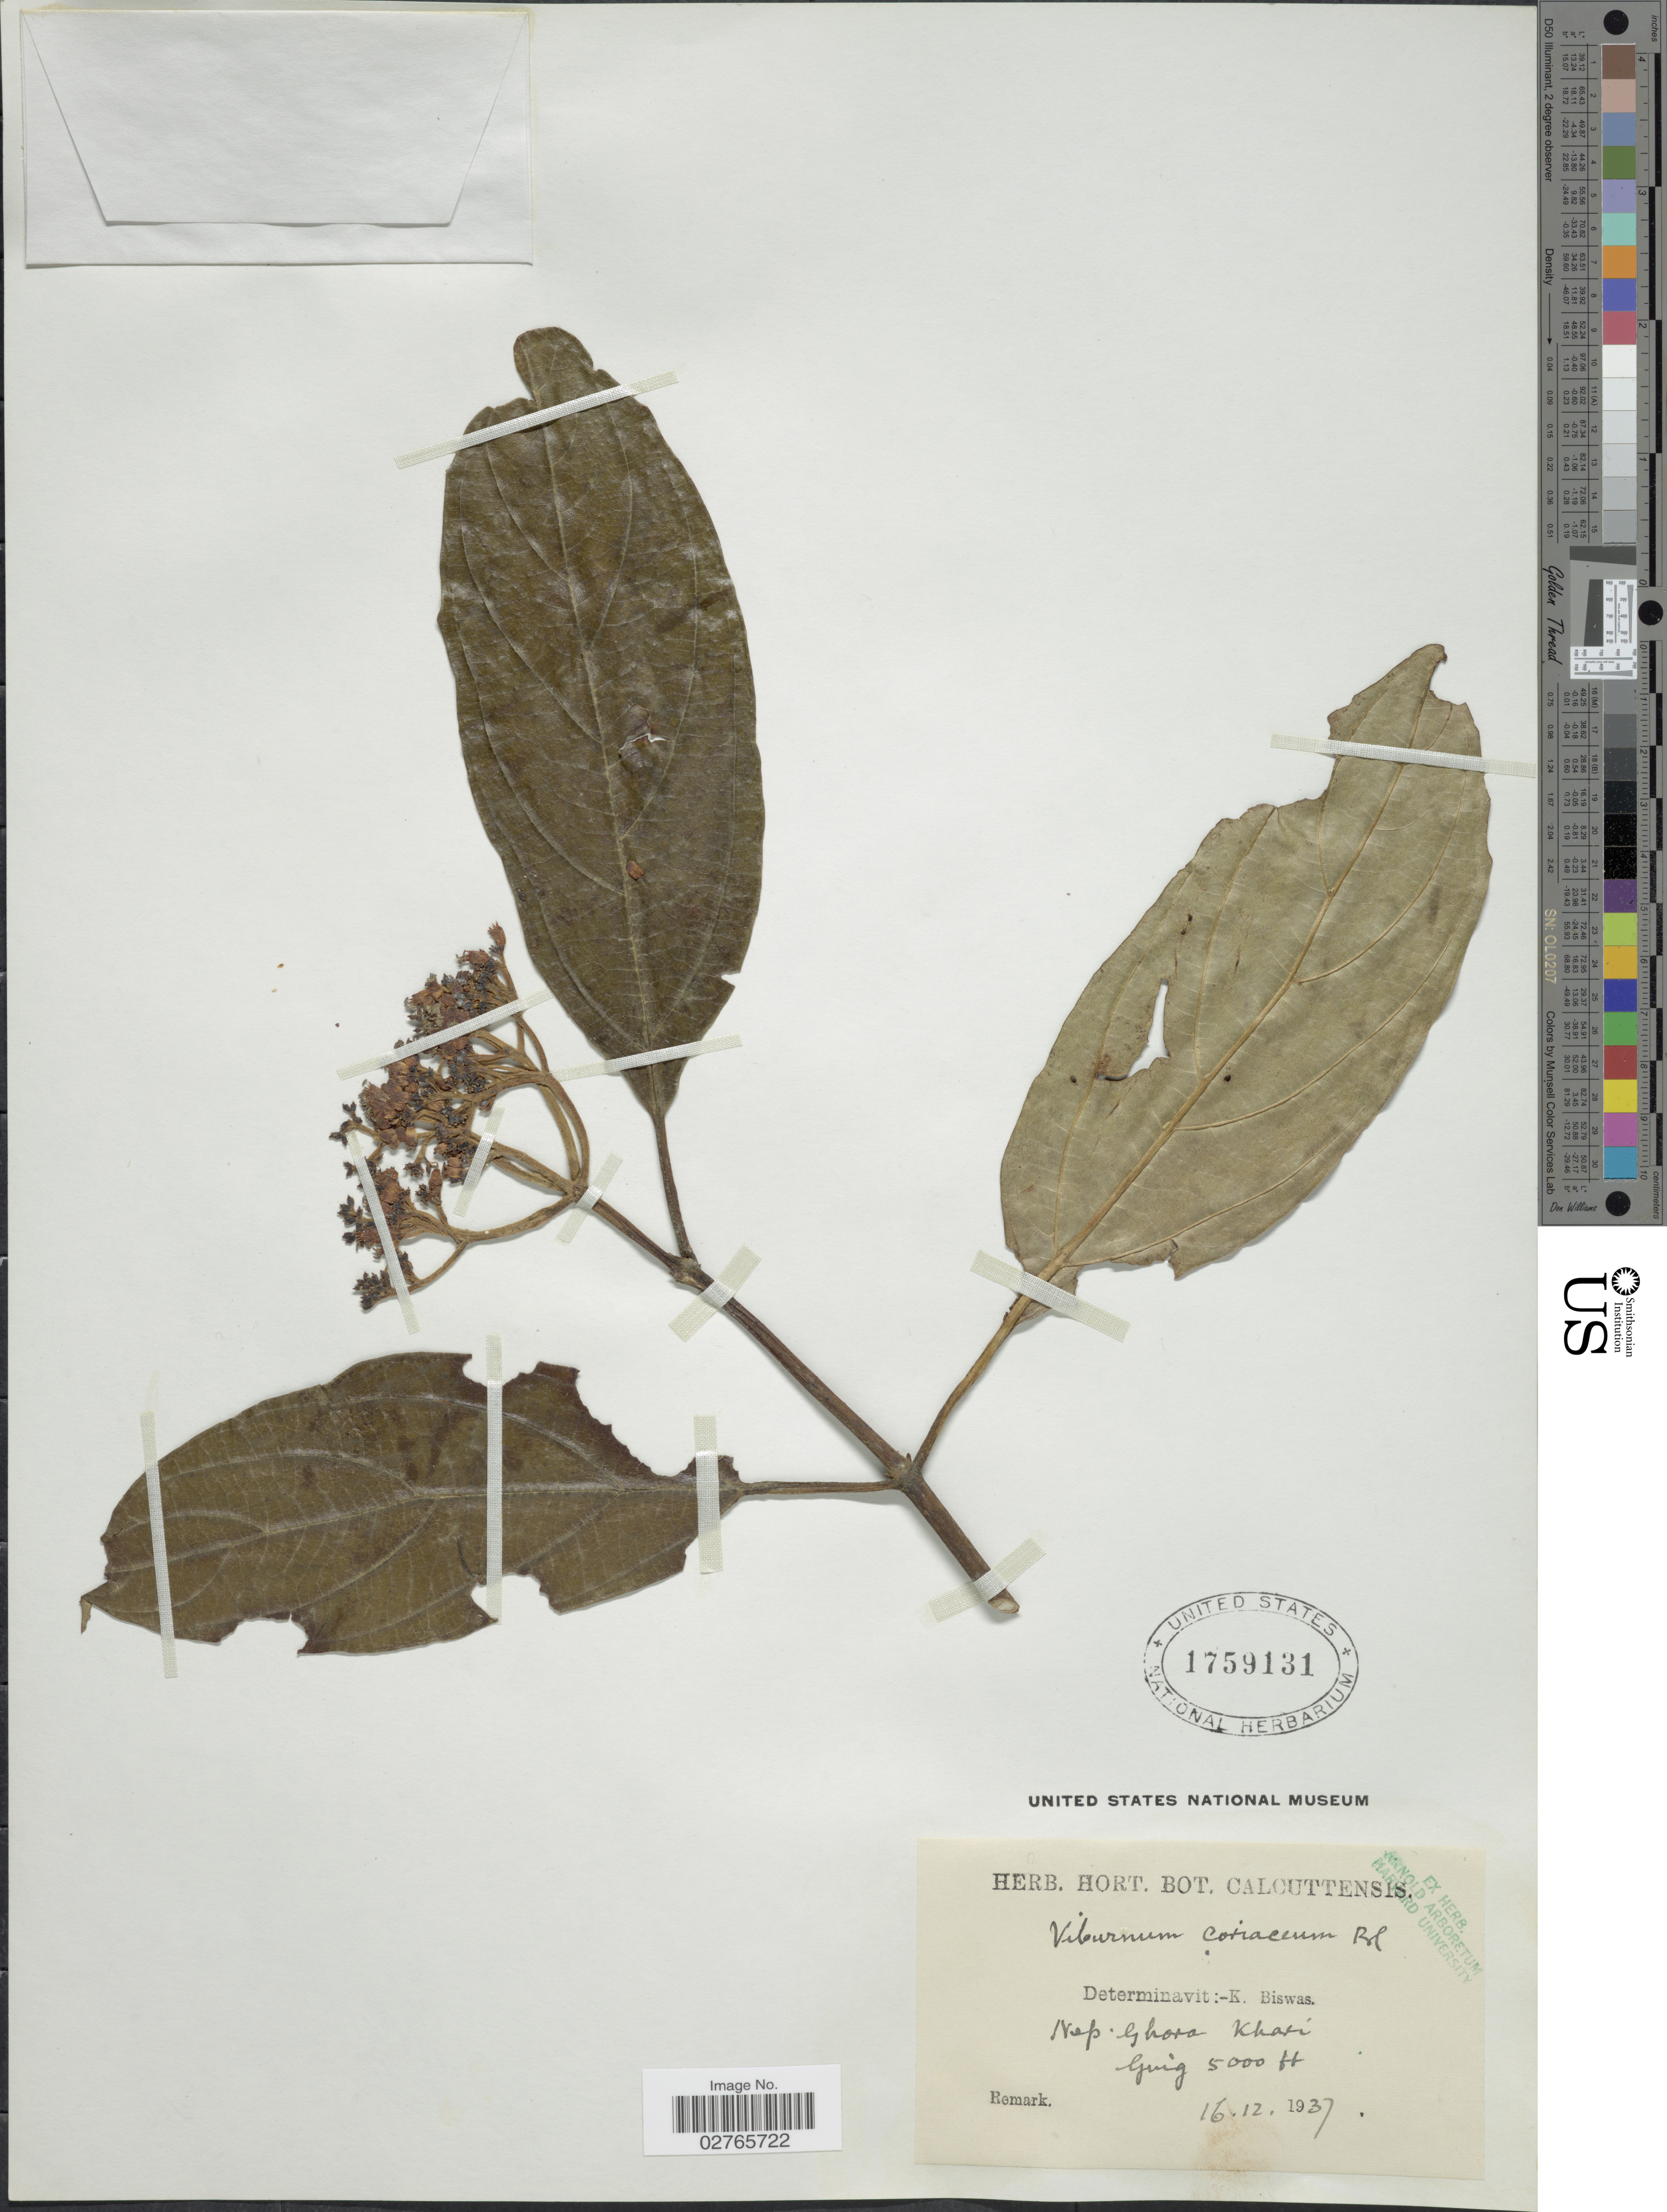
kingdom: Plantae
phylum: Tracheophyta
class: Magnoliopsida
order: Dipsacales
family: Viburnaceae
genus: Viburnum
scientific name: Viburnum cylindricum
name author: Buch.-Ham.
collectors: ex Herb. Hort. Bot. Calcuttensis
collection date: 1937-12-16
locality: Nep. Ghora Khasi, Guig [interpreted]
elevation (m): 1524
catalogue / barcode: US 1759131